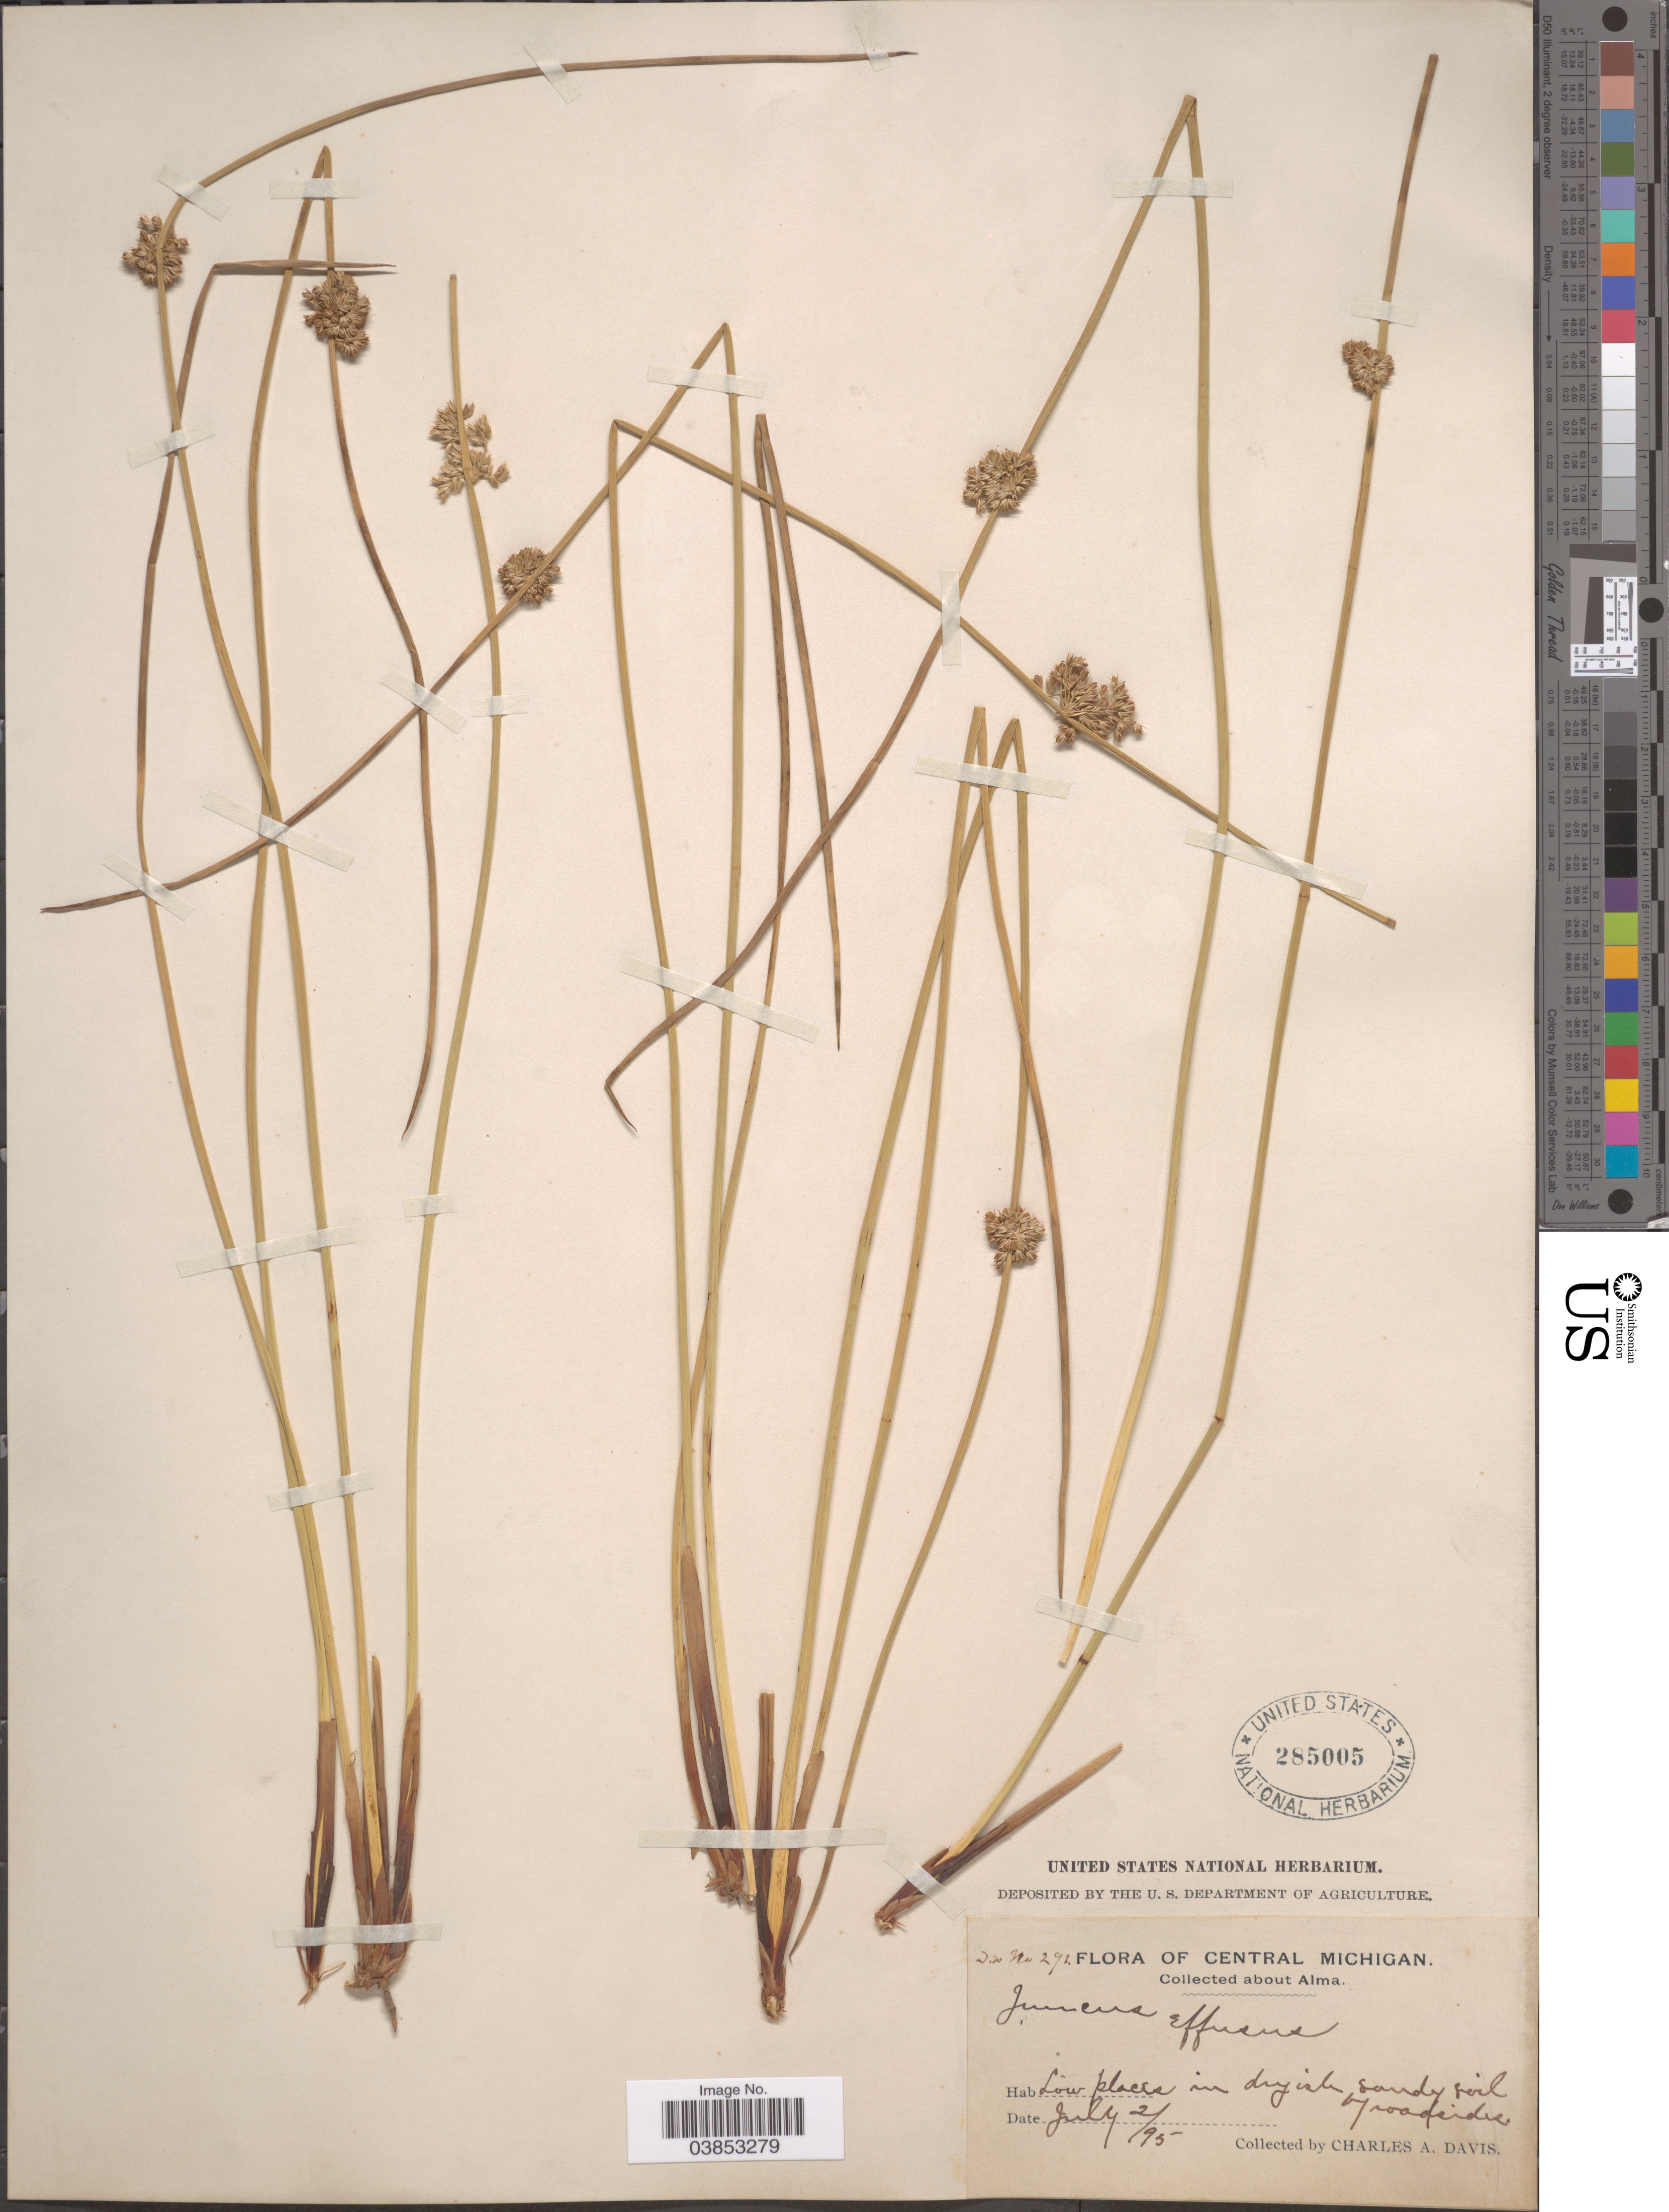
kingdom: Plantae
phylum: Tracheophyta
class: Liliopsida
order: Poales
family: Juncaceae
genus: Juncus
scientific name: Juncus effusus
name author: L.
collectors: C. Davis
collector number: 291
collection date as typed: Transcribed d/m/y: 2/7/95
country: United States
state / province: Michigan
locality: Central Michigan. About Alma.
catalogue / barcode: US 285005